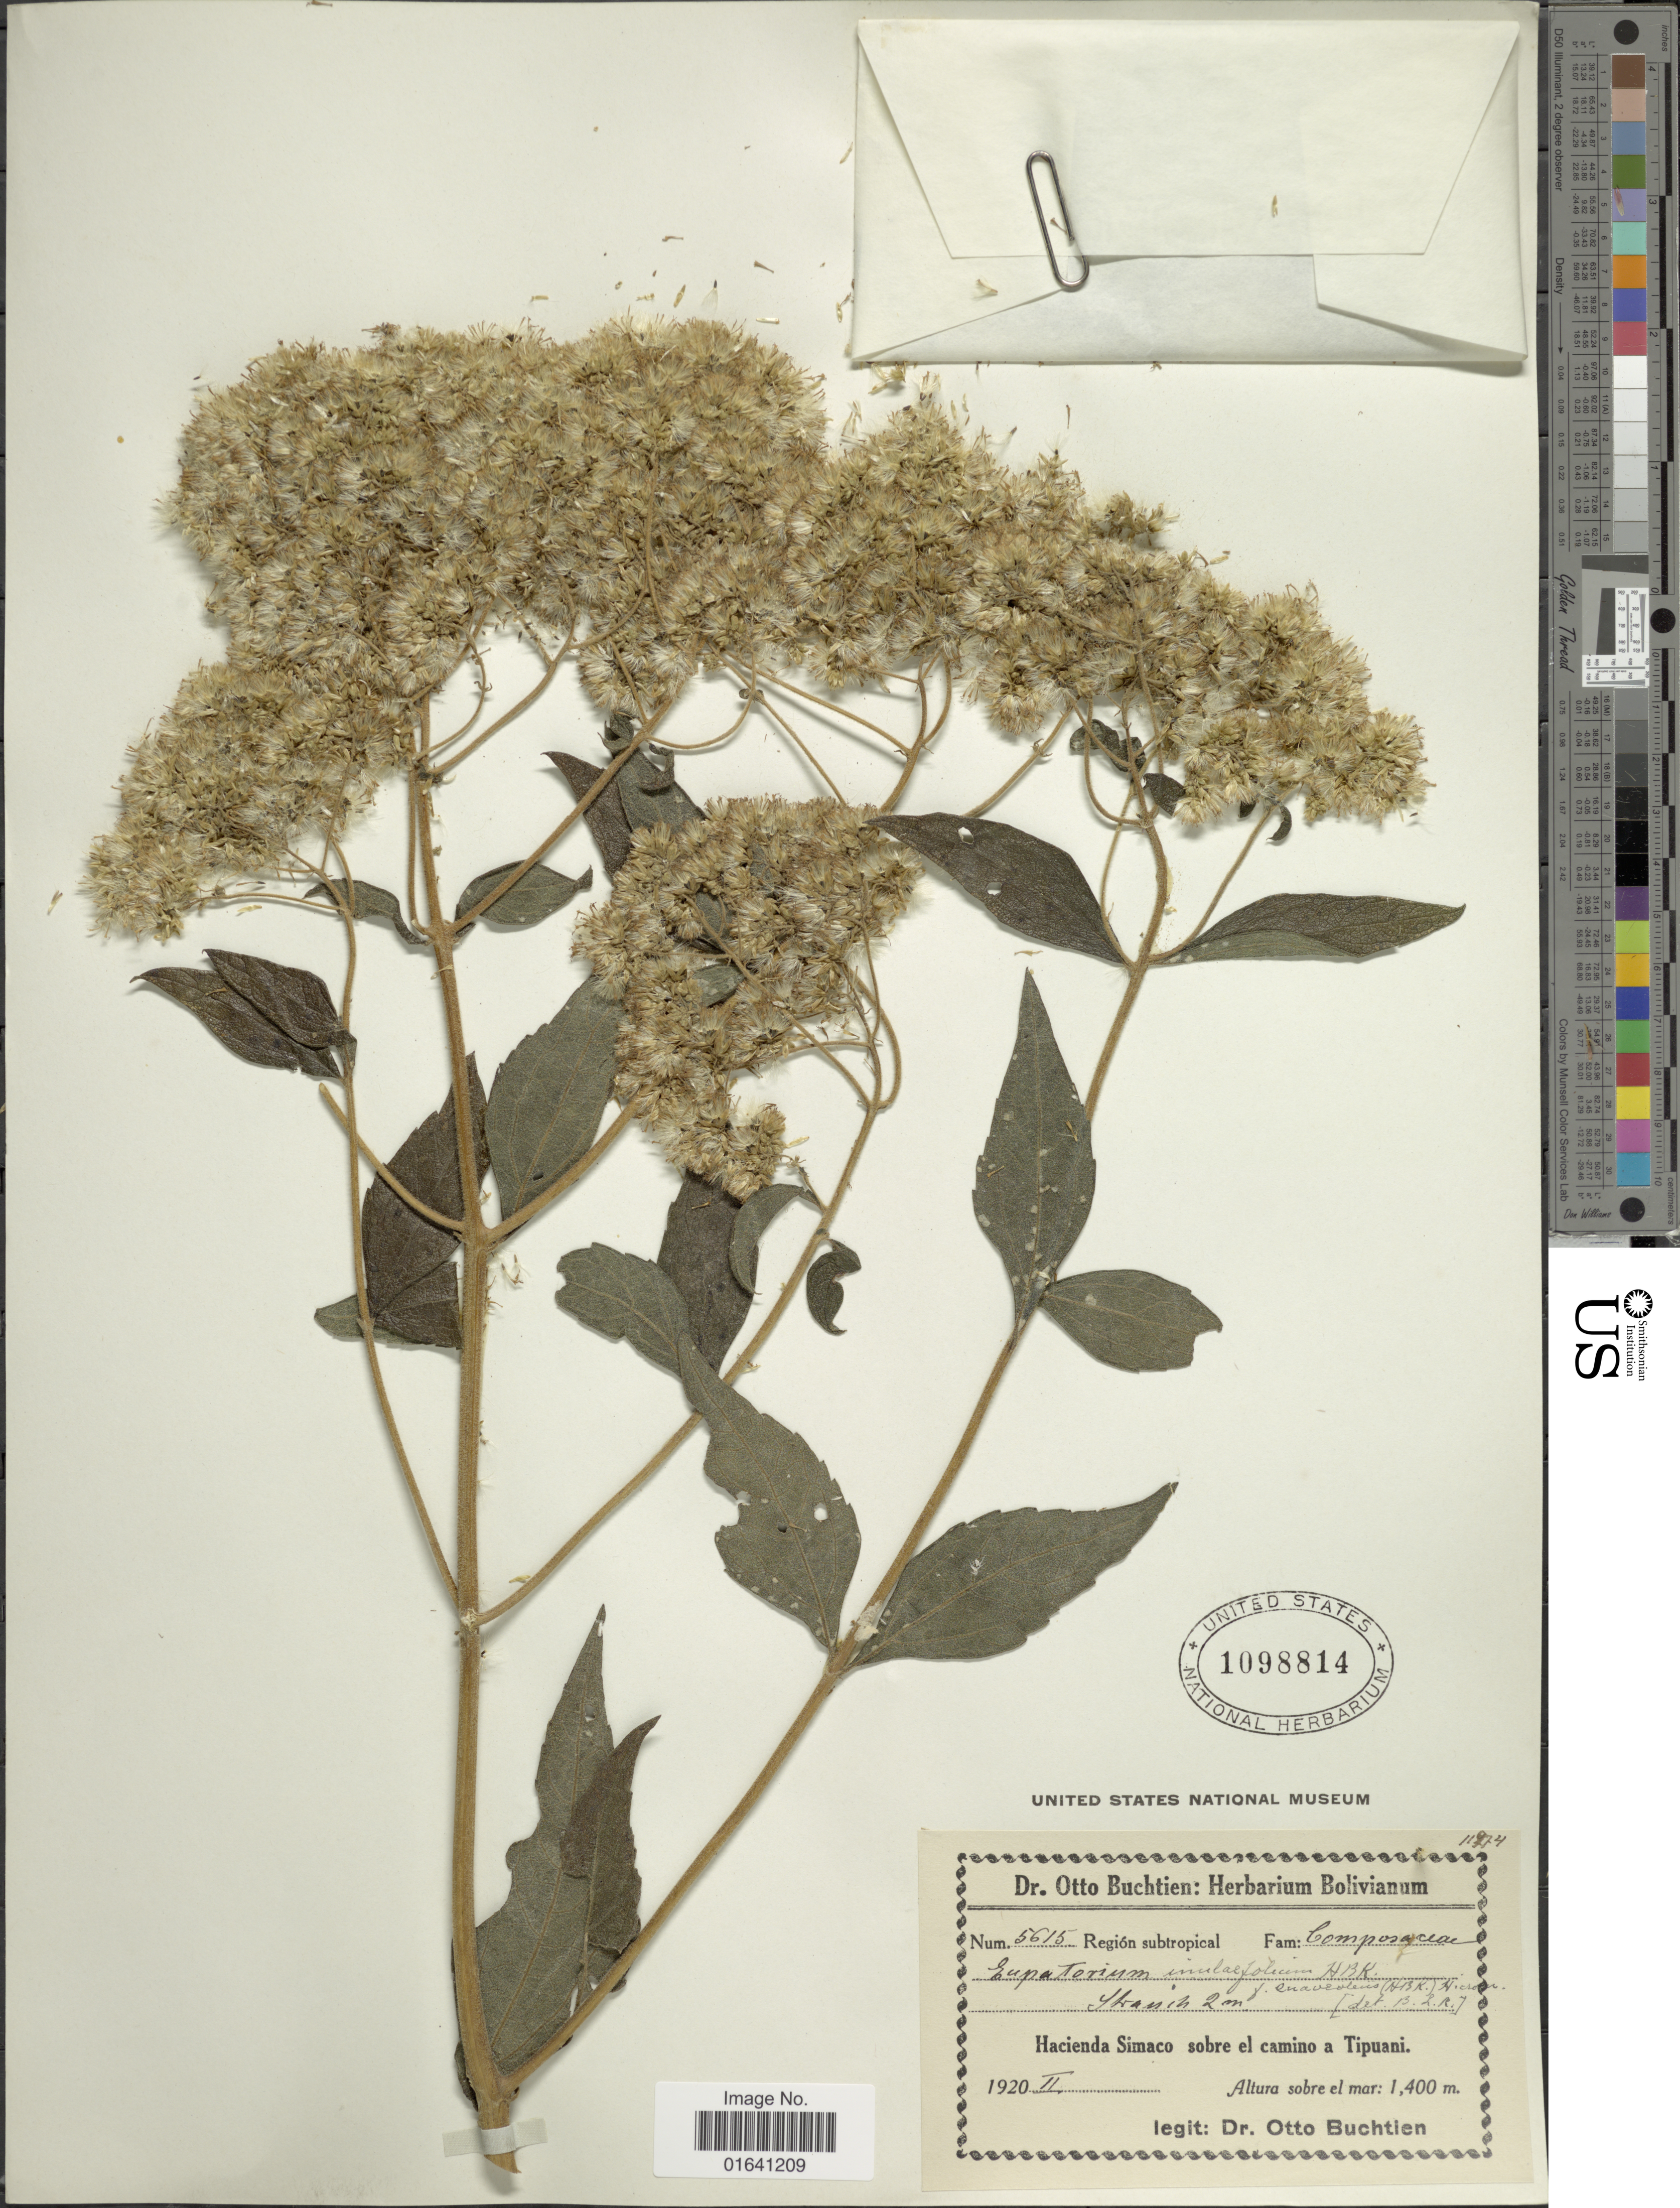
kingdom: Plantae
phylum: Tracheophyta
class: Magnoliopsida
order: Asterales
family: Asteraceae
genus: Austroeupatorium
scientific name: Austroeupatorium inulaefolium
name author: (Kunth) R.M. King & H. Rob.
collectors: O. Buchtien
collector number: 5615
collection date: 1920-02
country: Bolivia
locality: Hacienda Simaco sobre el camino a Tipuani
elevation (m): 1400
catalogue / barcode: US 1098814